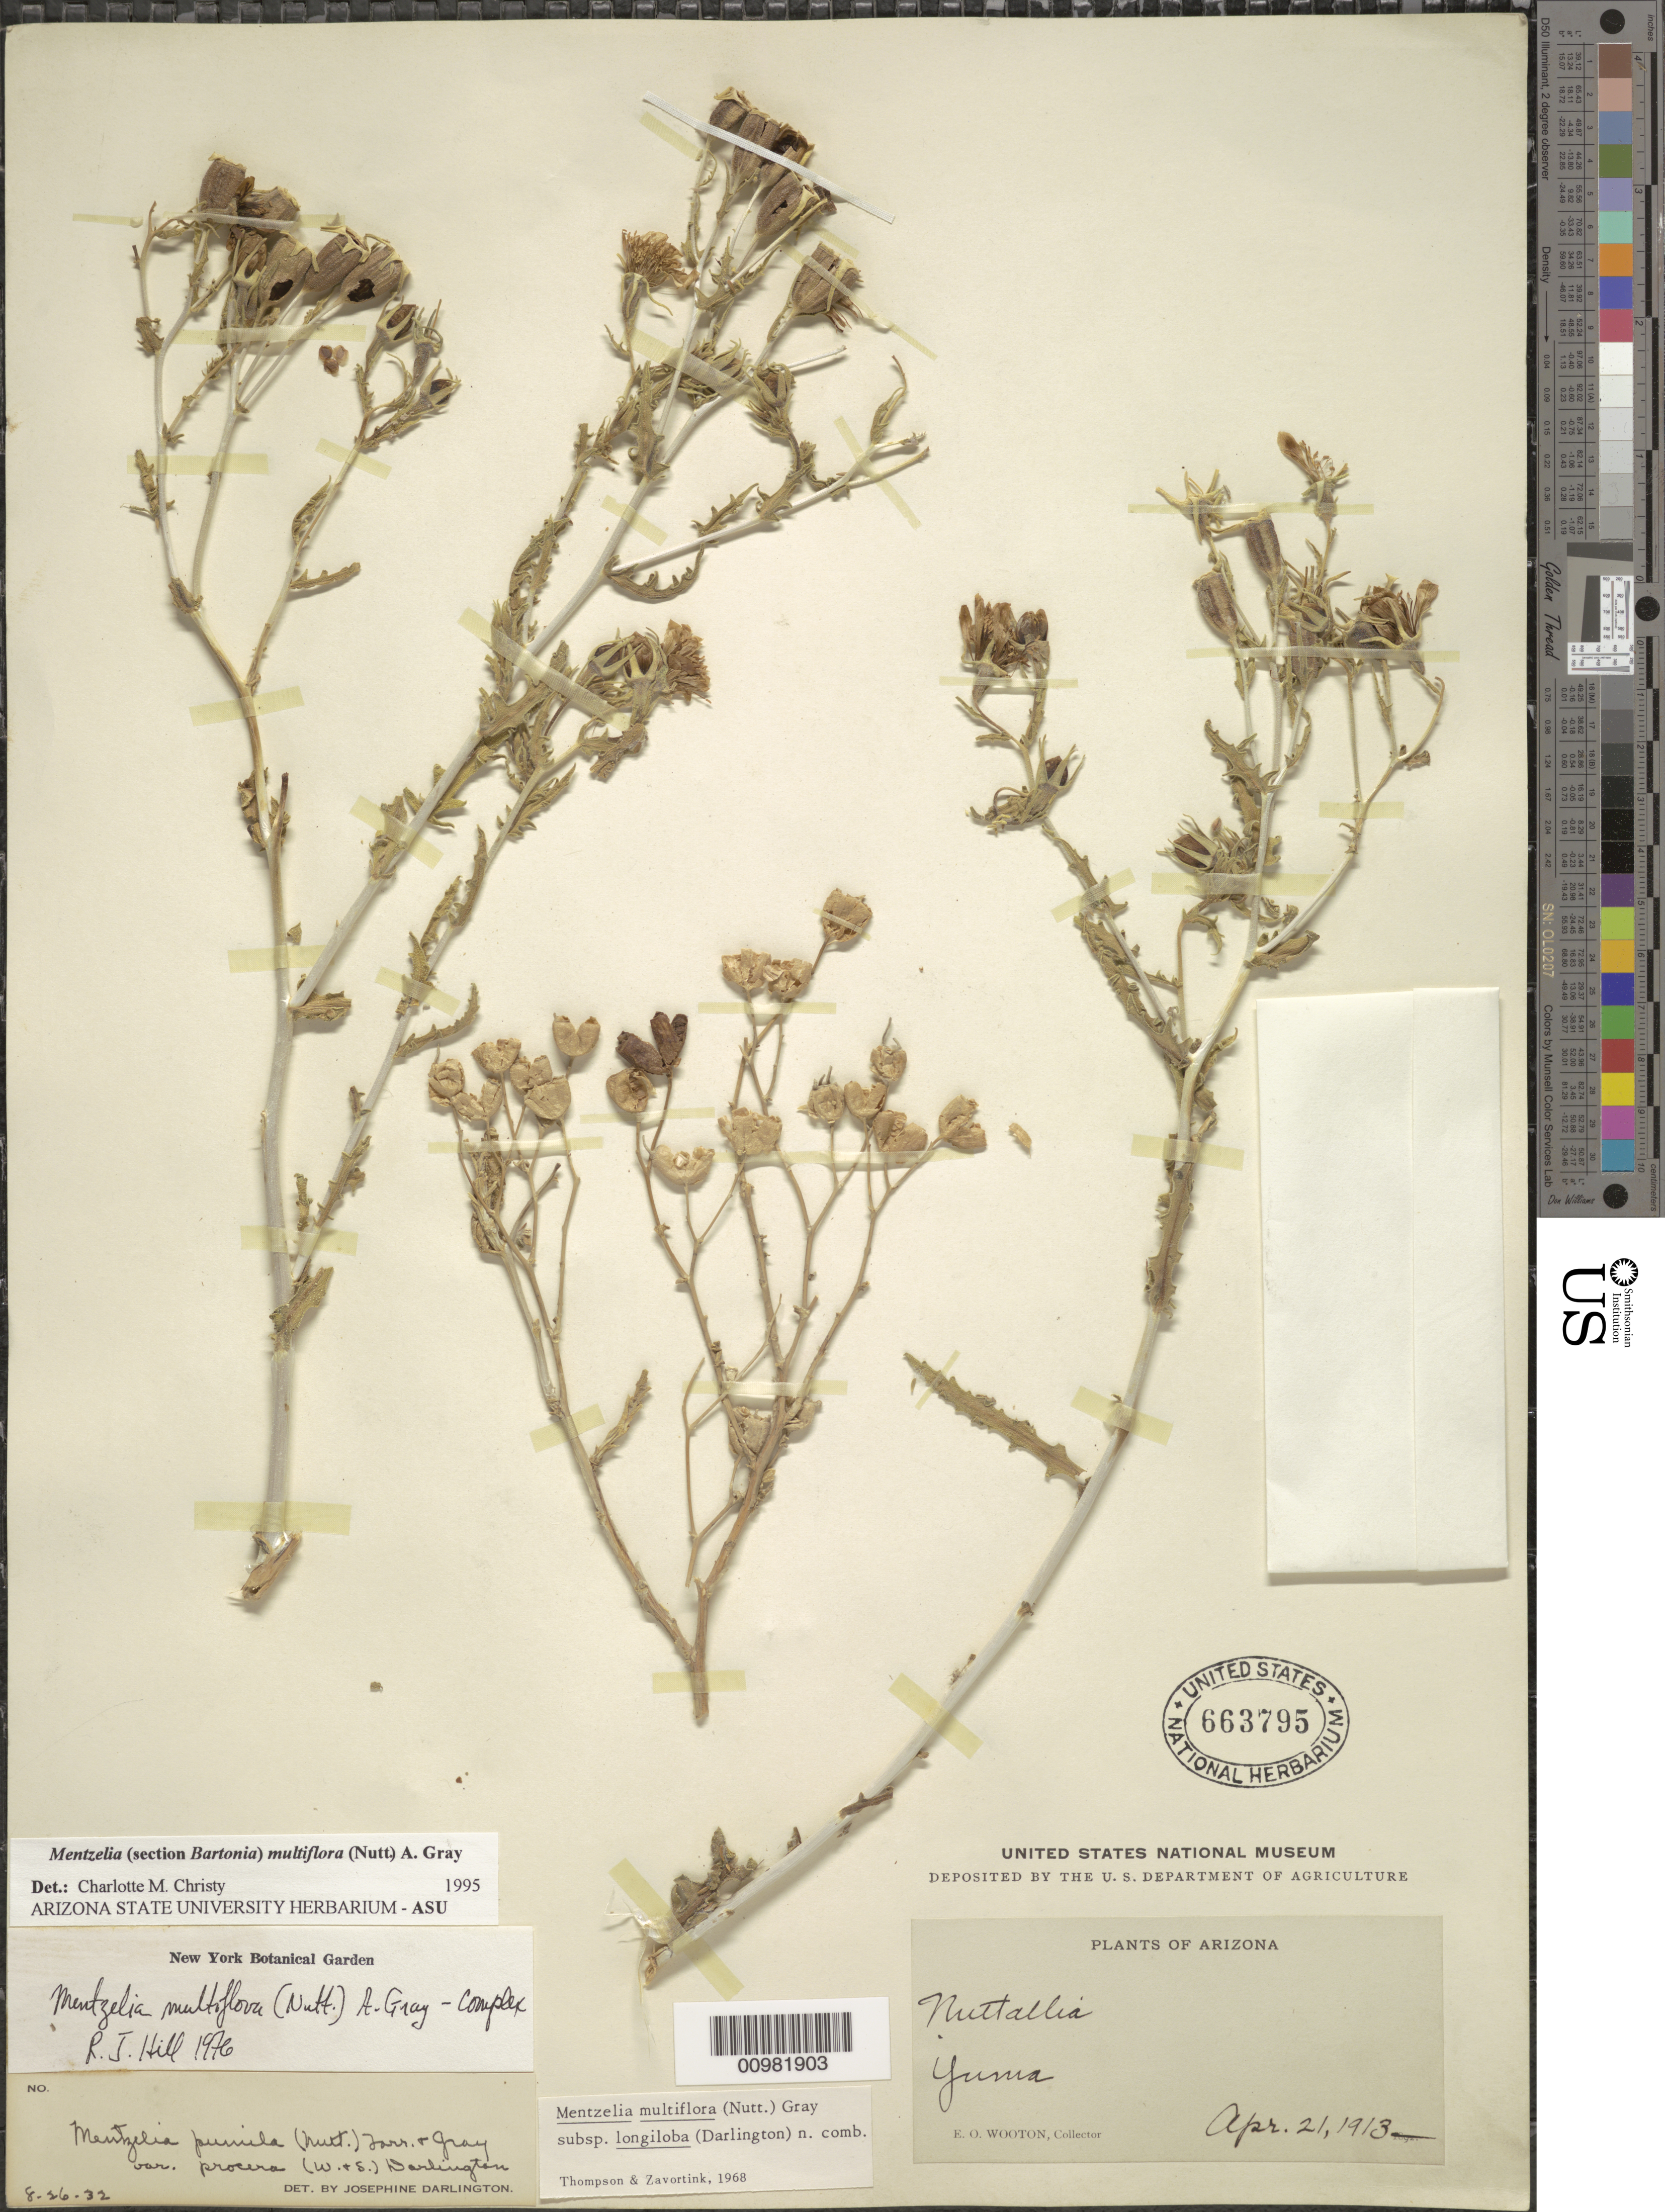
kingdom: Plantae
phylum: Tracheophyta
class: Magnoliopsida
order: Cornales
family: Loasaceae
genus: Mentzelia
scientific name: Mentzelia multiflora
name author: (Nutt.) A. Gray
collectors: E. O. Wooton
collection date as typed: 21 Apr 1913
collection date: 1913-04-21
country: United States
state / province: Arizona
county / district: Yuma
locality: Yuma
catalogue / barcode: US 663795